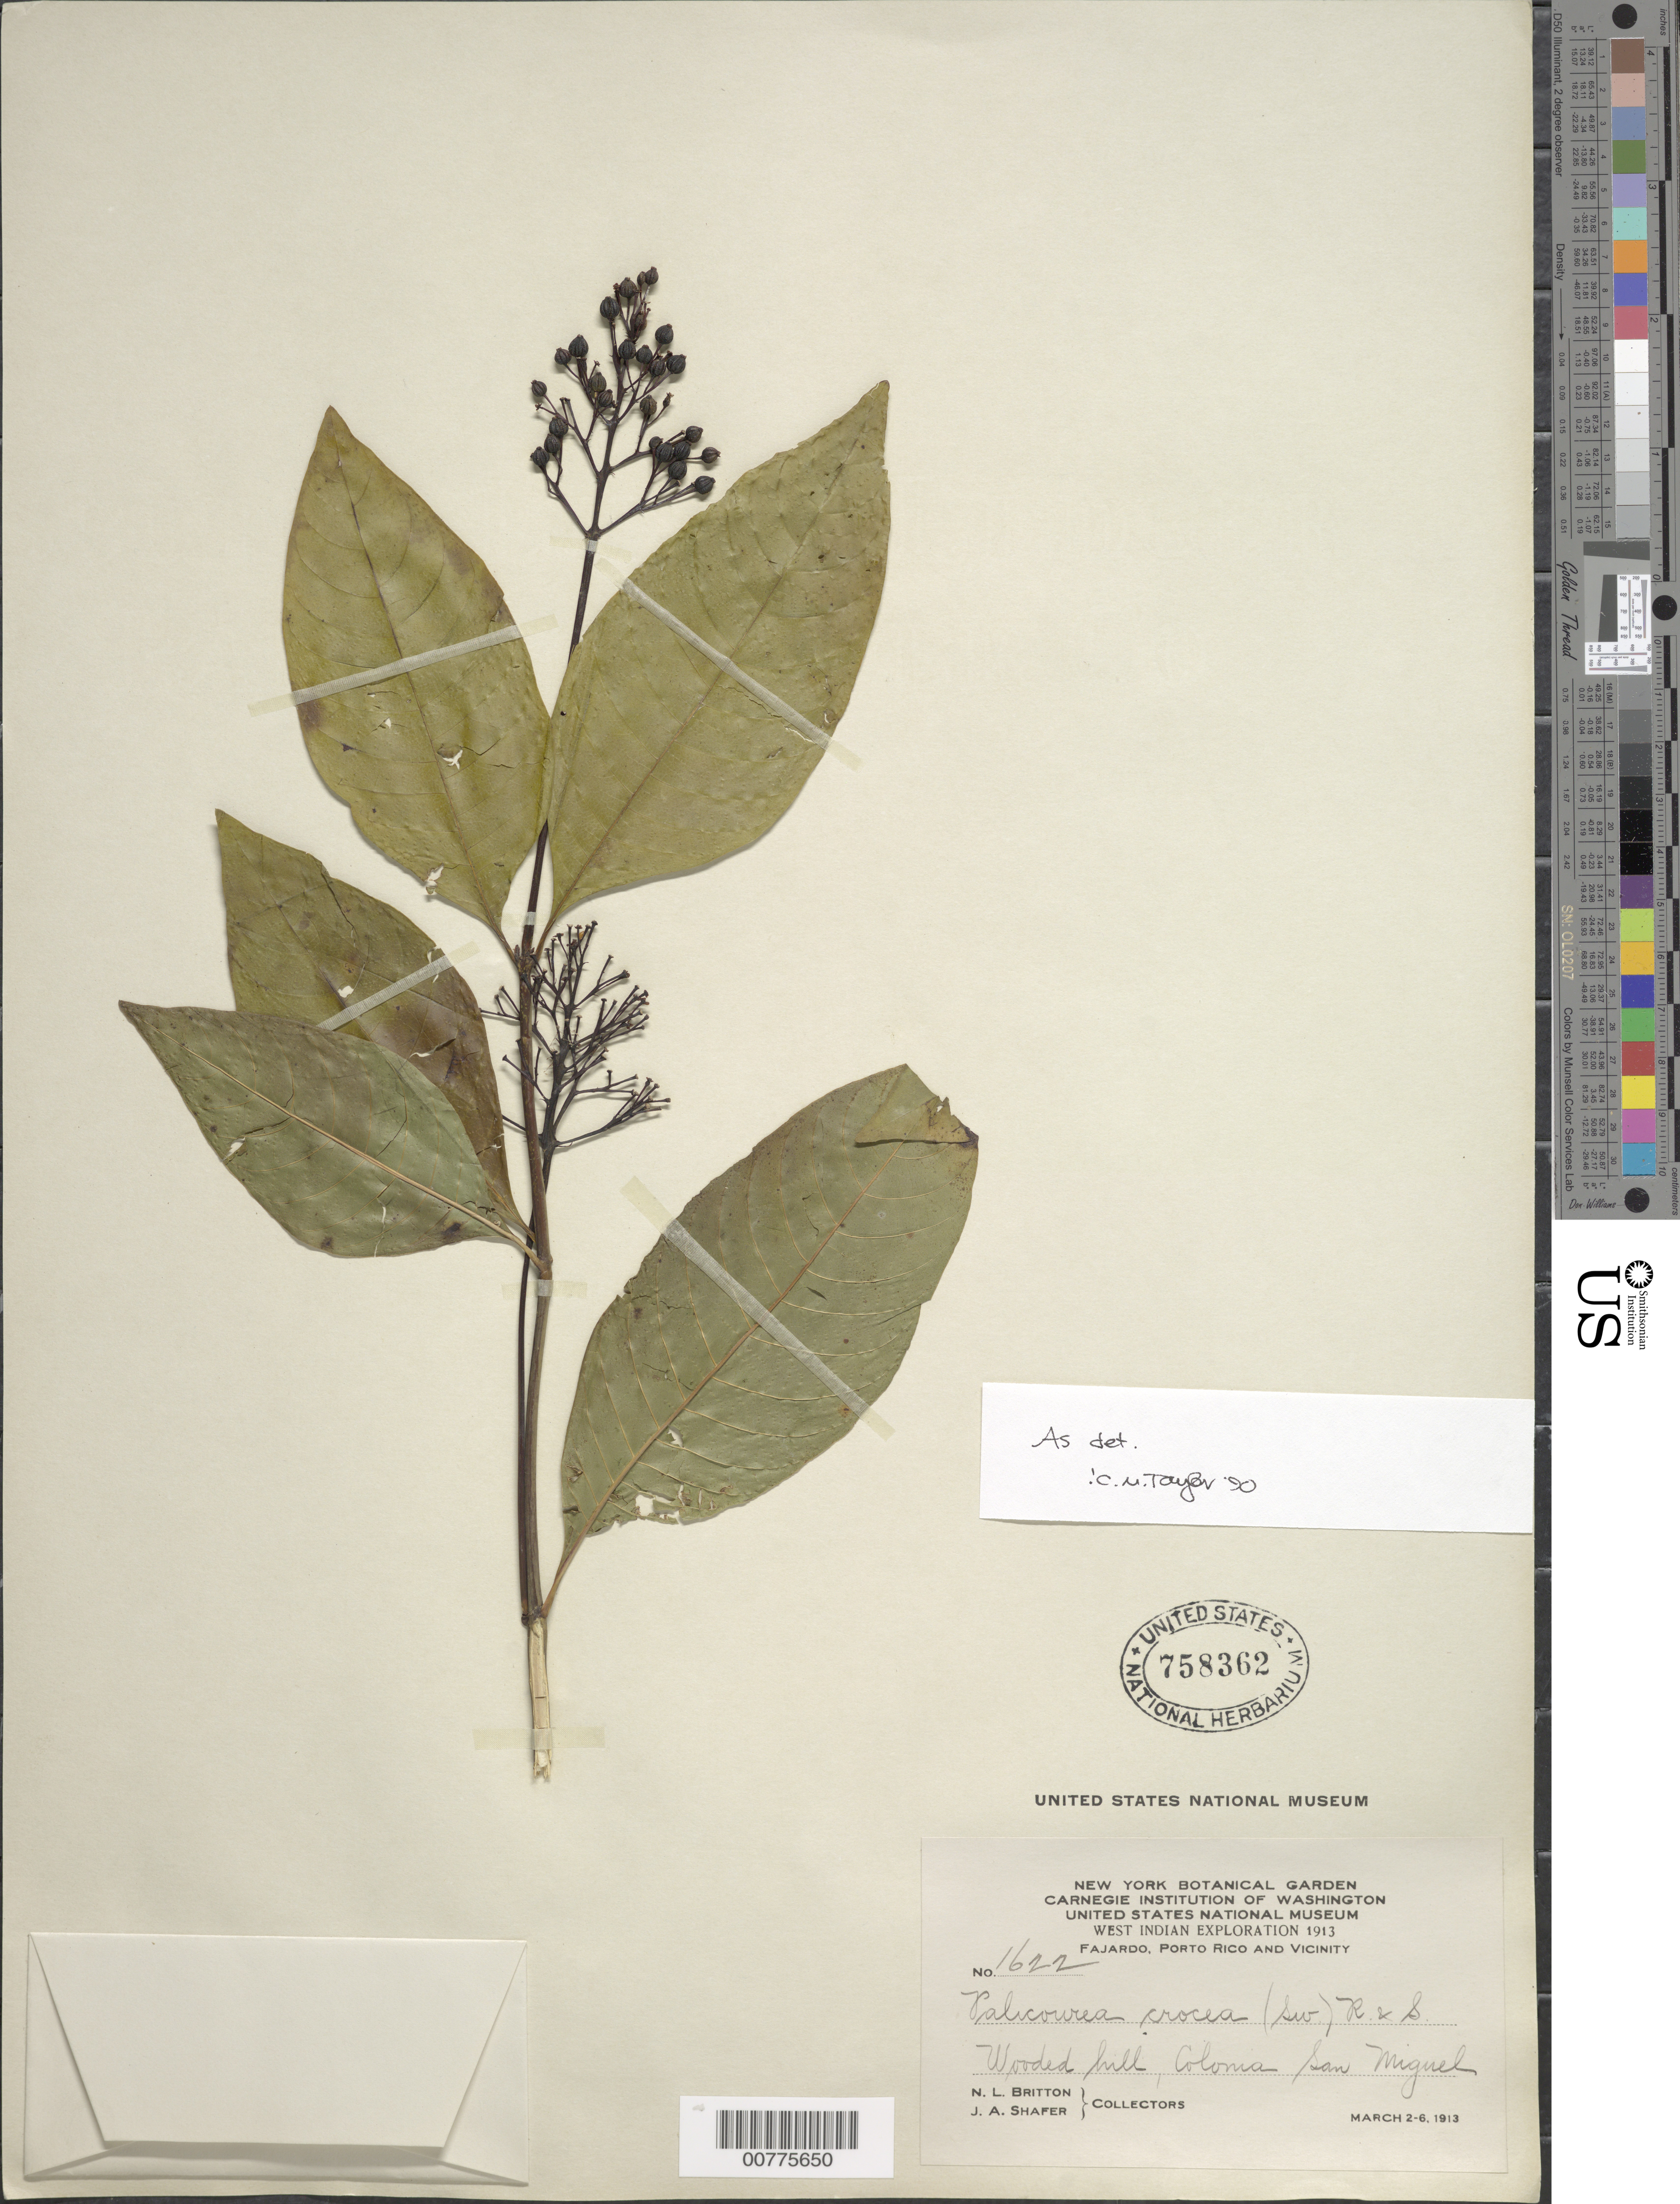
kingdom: Plantae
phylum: Tracheophyta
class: Magnoliopsida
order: Gentianales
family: Rubiaceae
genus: Palicourea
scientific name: Palicourea crocea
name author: (Sw.) Schult.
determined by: Taylor, Charlotte M.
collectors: N. Britton & J. A. Shafer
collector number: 1622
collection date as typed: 02 Mar 1913 to 06 Mar 1913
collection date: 1913-03-02/1913-03-06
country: Puerto Rico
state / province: Fajardo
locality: Wooded hill, Colonia San Miguel. Fajardo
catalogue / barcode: US 758362